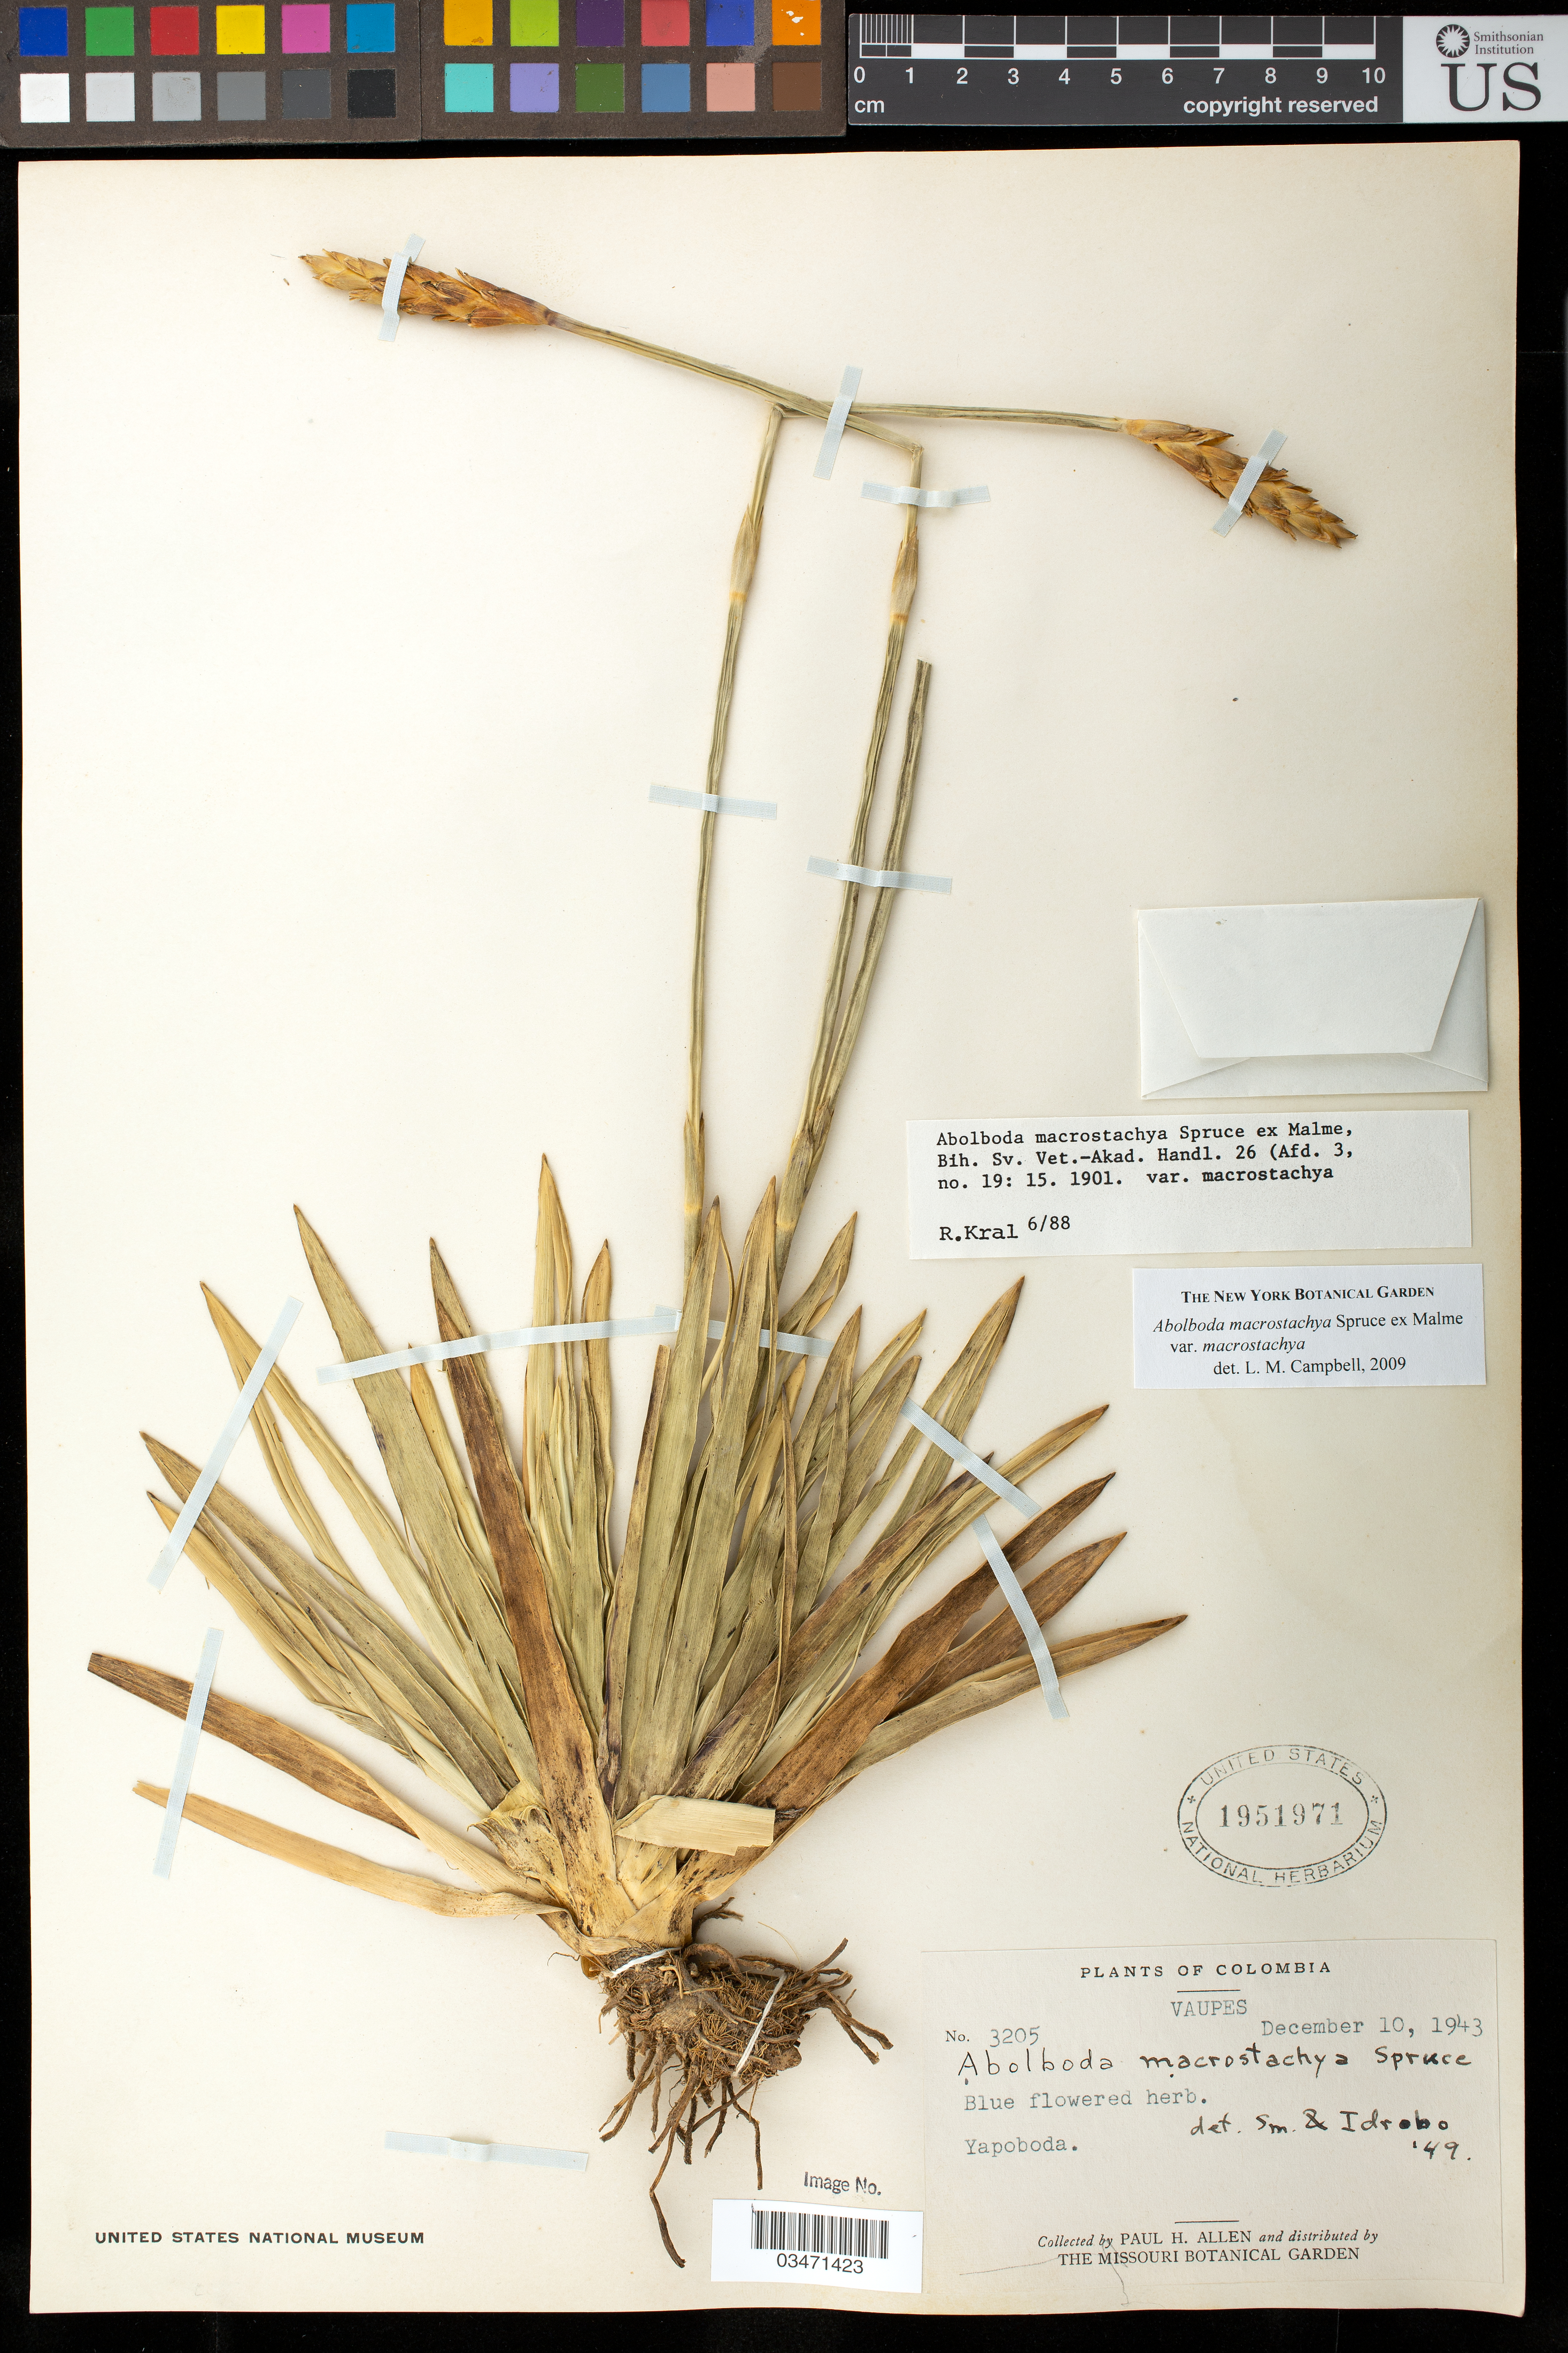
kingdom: Plantae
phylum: Tracheophyta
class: Liliopsida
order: Poales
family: Xyridaceae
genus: Abolboda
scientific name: Abolboda macrostachya var. macrostachya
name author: Spruce ex Malme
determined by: Campbell, L. M.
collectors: P. H. Allen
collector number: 3205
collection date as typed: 10 Dec 1943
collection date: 1943-12-10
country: Colombia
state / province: Vaupes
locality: Yapoboda.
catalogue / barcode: US 1951971